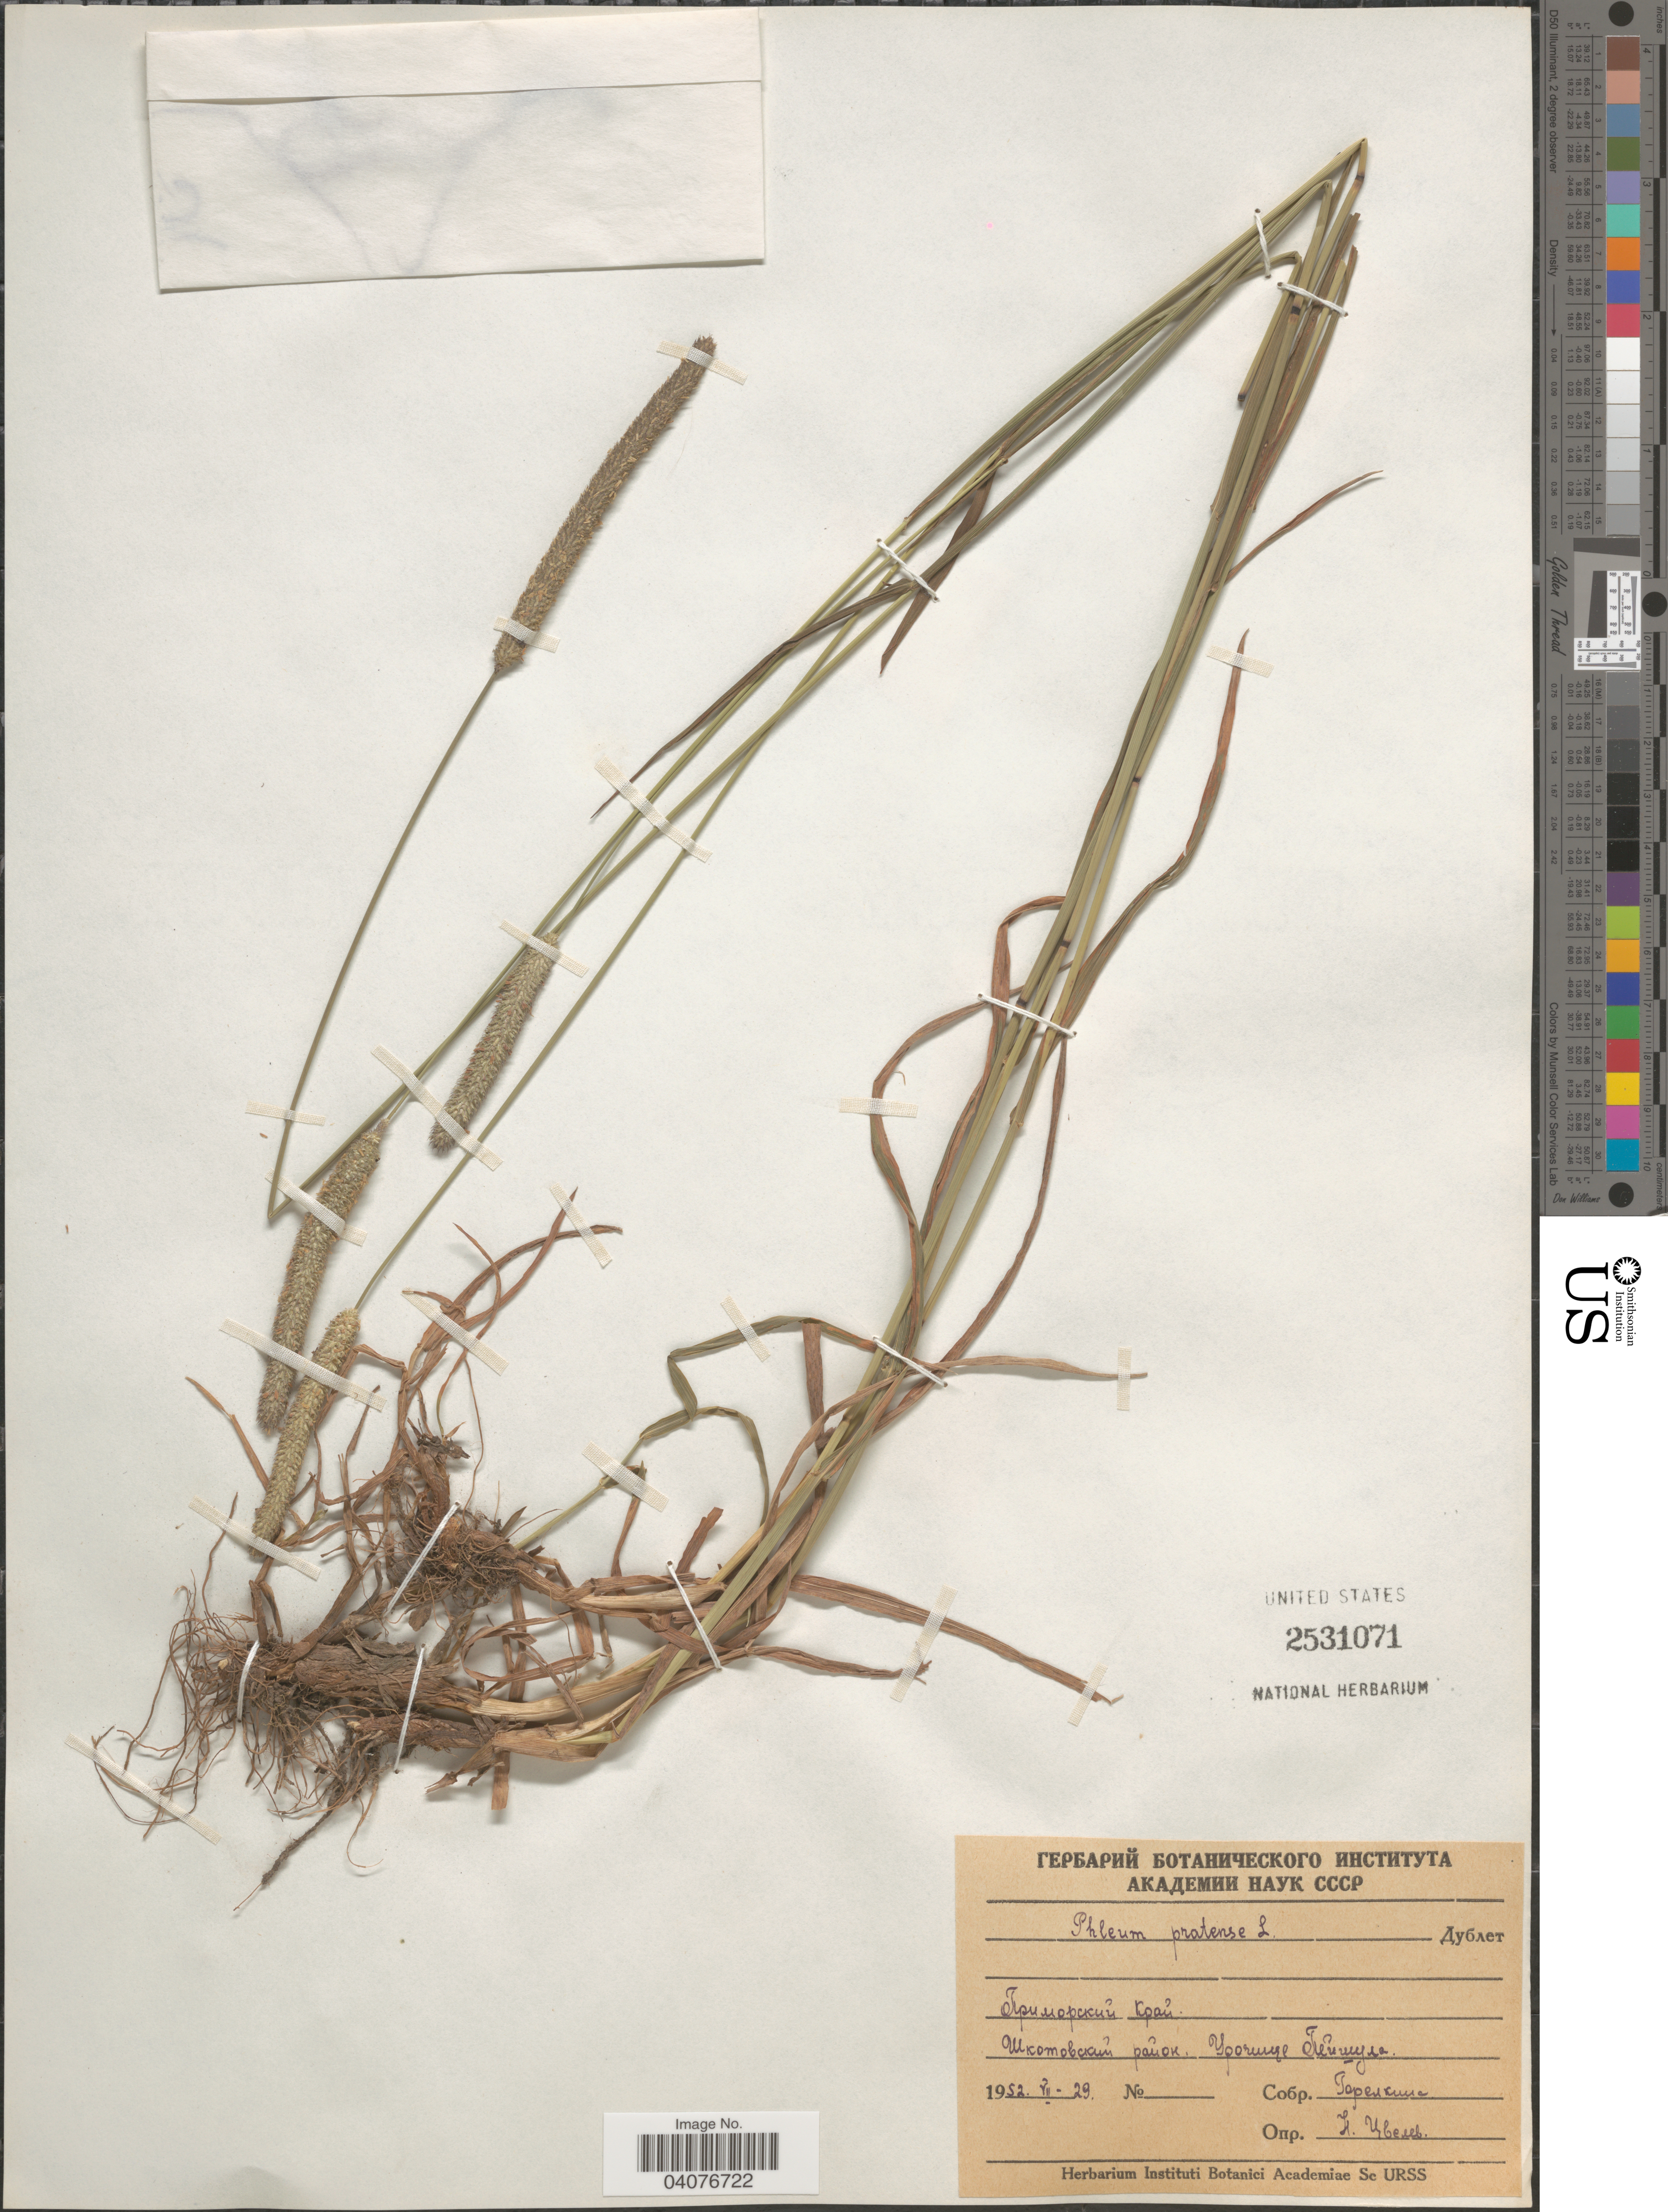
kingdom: Plantae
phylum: Tracheophyta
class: Liliopsida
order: Poales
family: Poaceae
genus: Phleum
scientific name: Phleum pratense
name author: L.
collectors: Gorelkina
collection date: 1952-07-29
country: Russian Federation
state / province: Primorsky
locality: District Shkotovskiy, Peyshula.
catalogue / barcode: US 2531071